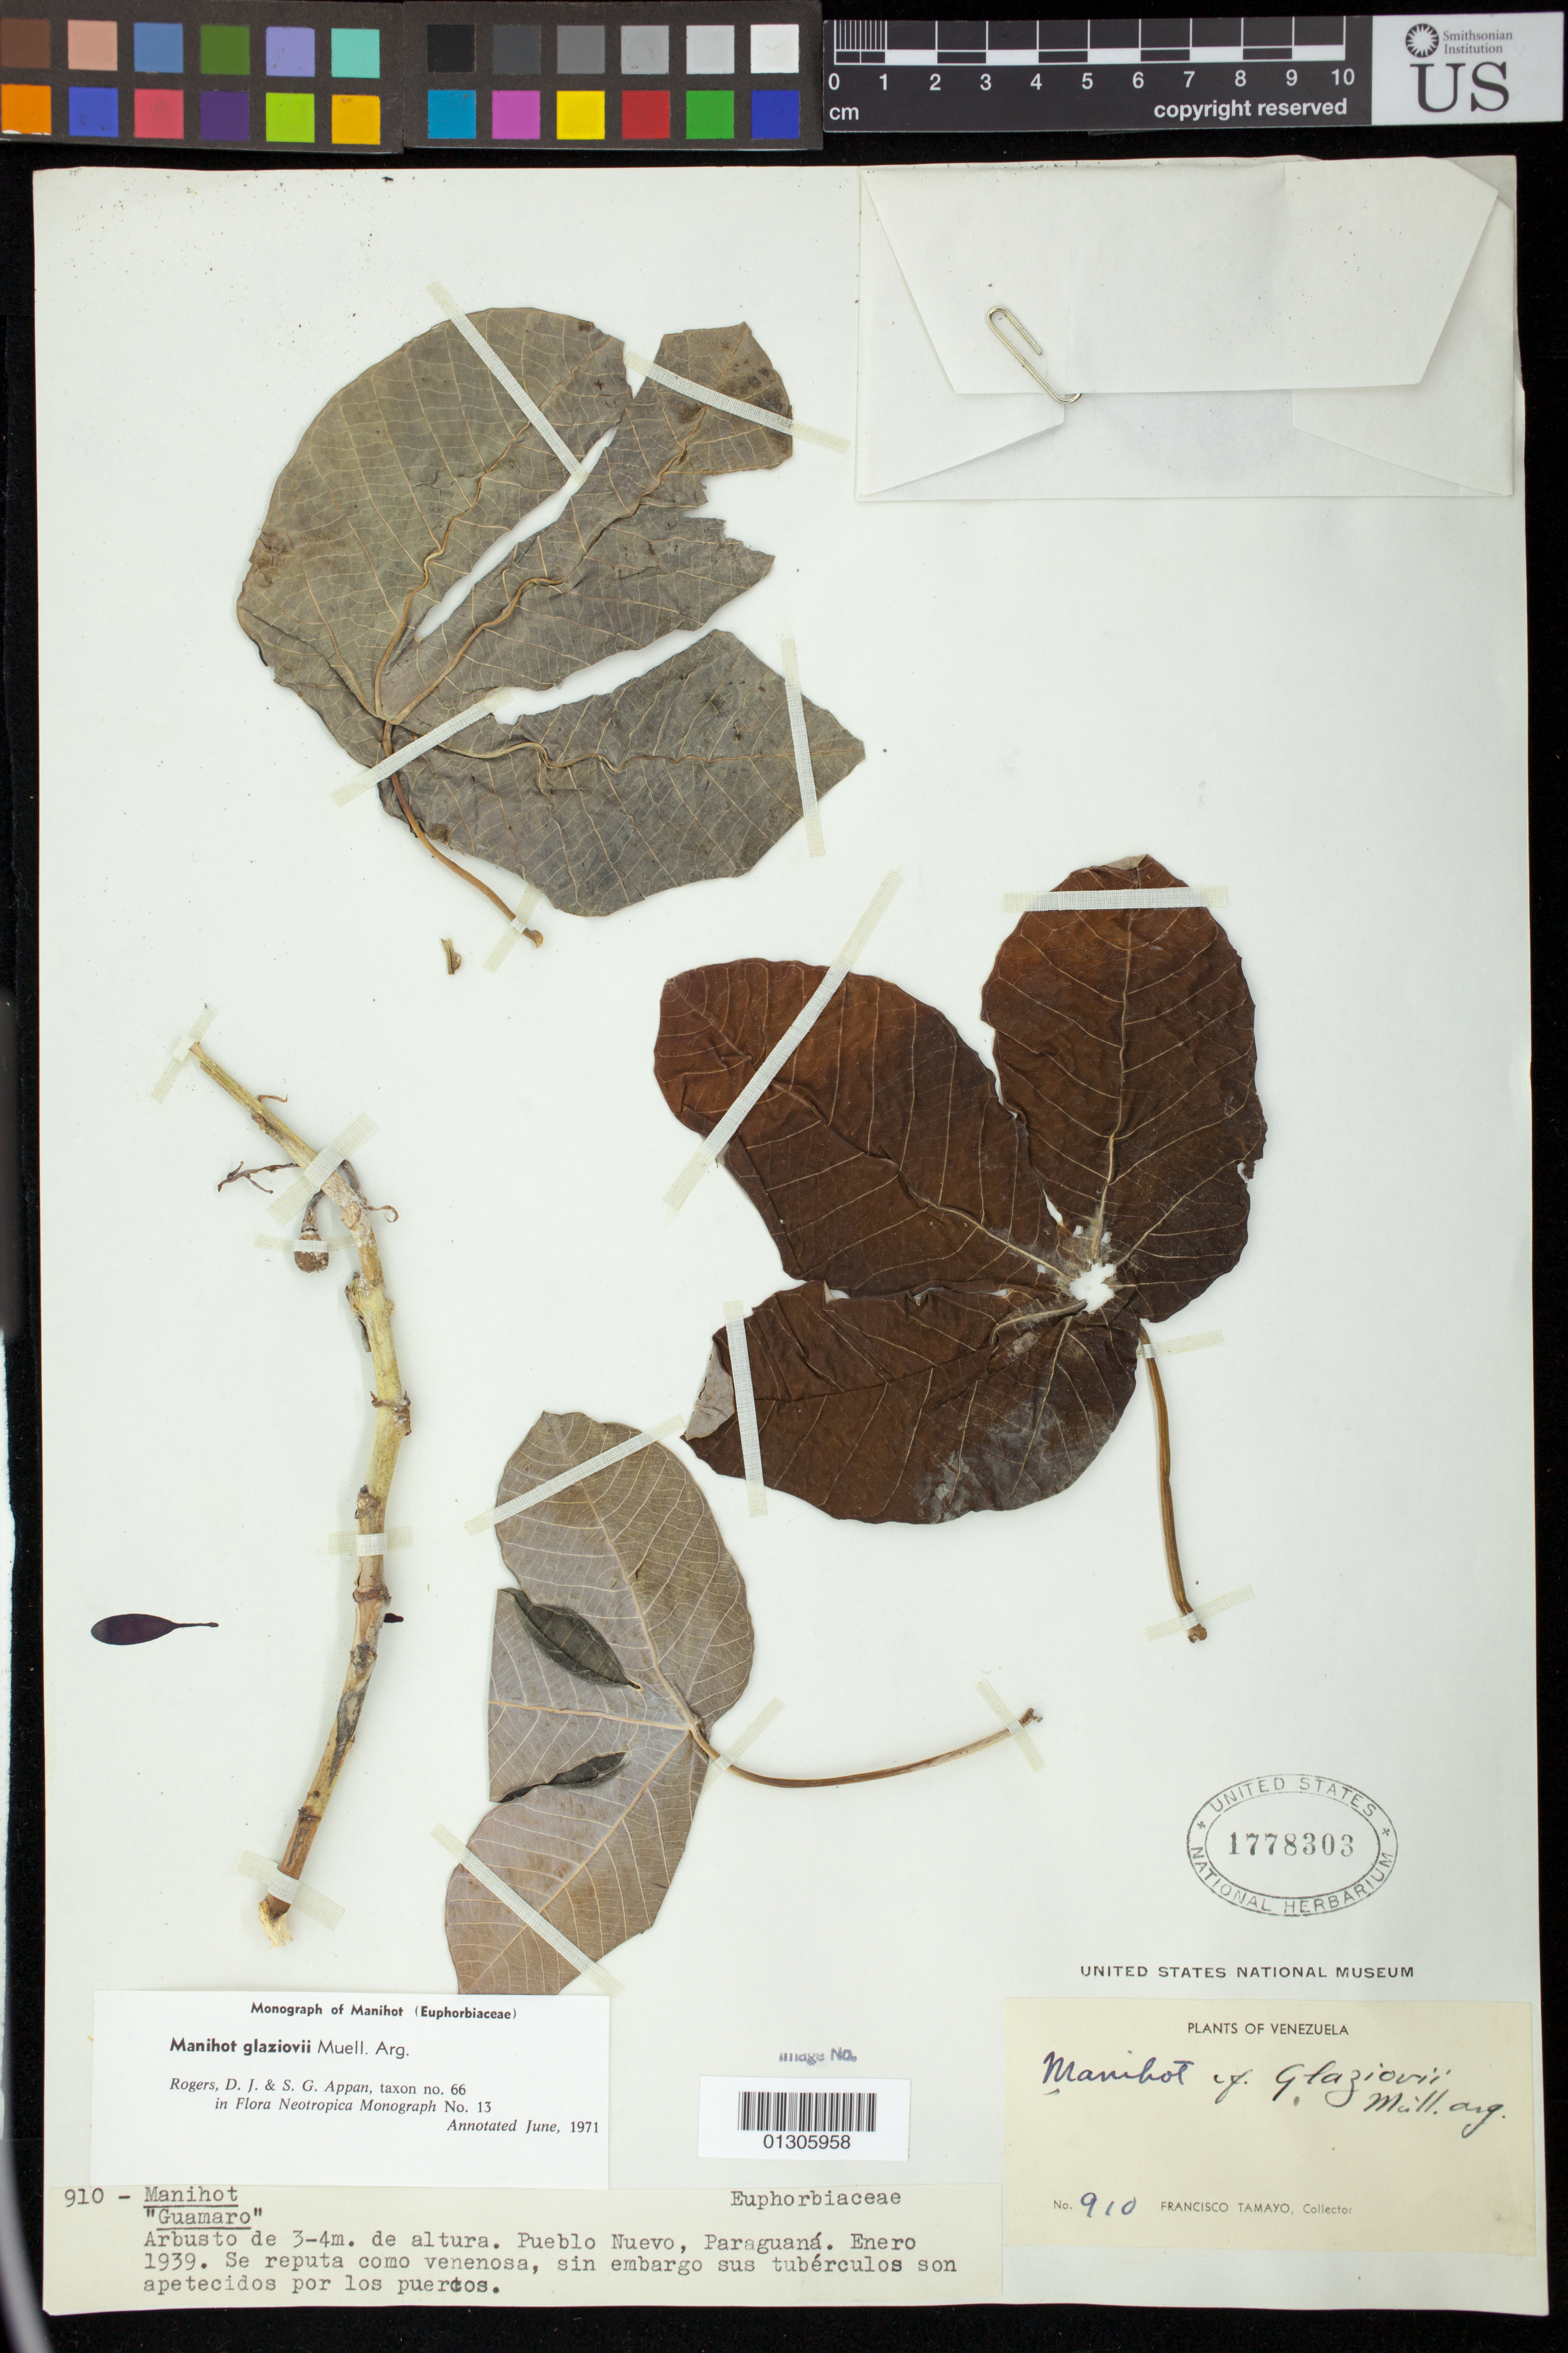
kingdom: Plantae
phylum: Tracheophyta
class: Magnoliopsida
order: Malpighiales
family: Euphorbiaceae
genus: Manihot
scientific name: Manihot esculenta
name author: Crantz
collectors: F. Tamayo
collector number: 910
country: Venezuela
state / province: Falcón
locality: Pueblo Nuevo, Paraguana.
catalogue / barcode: US 1778303